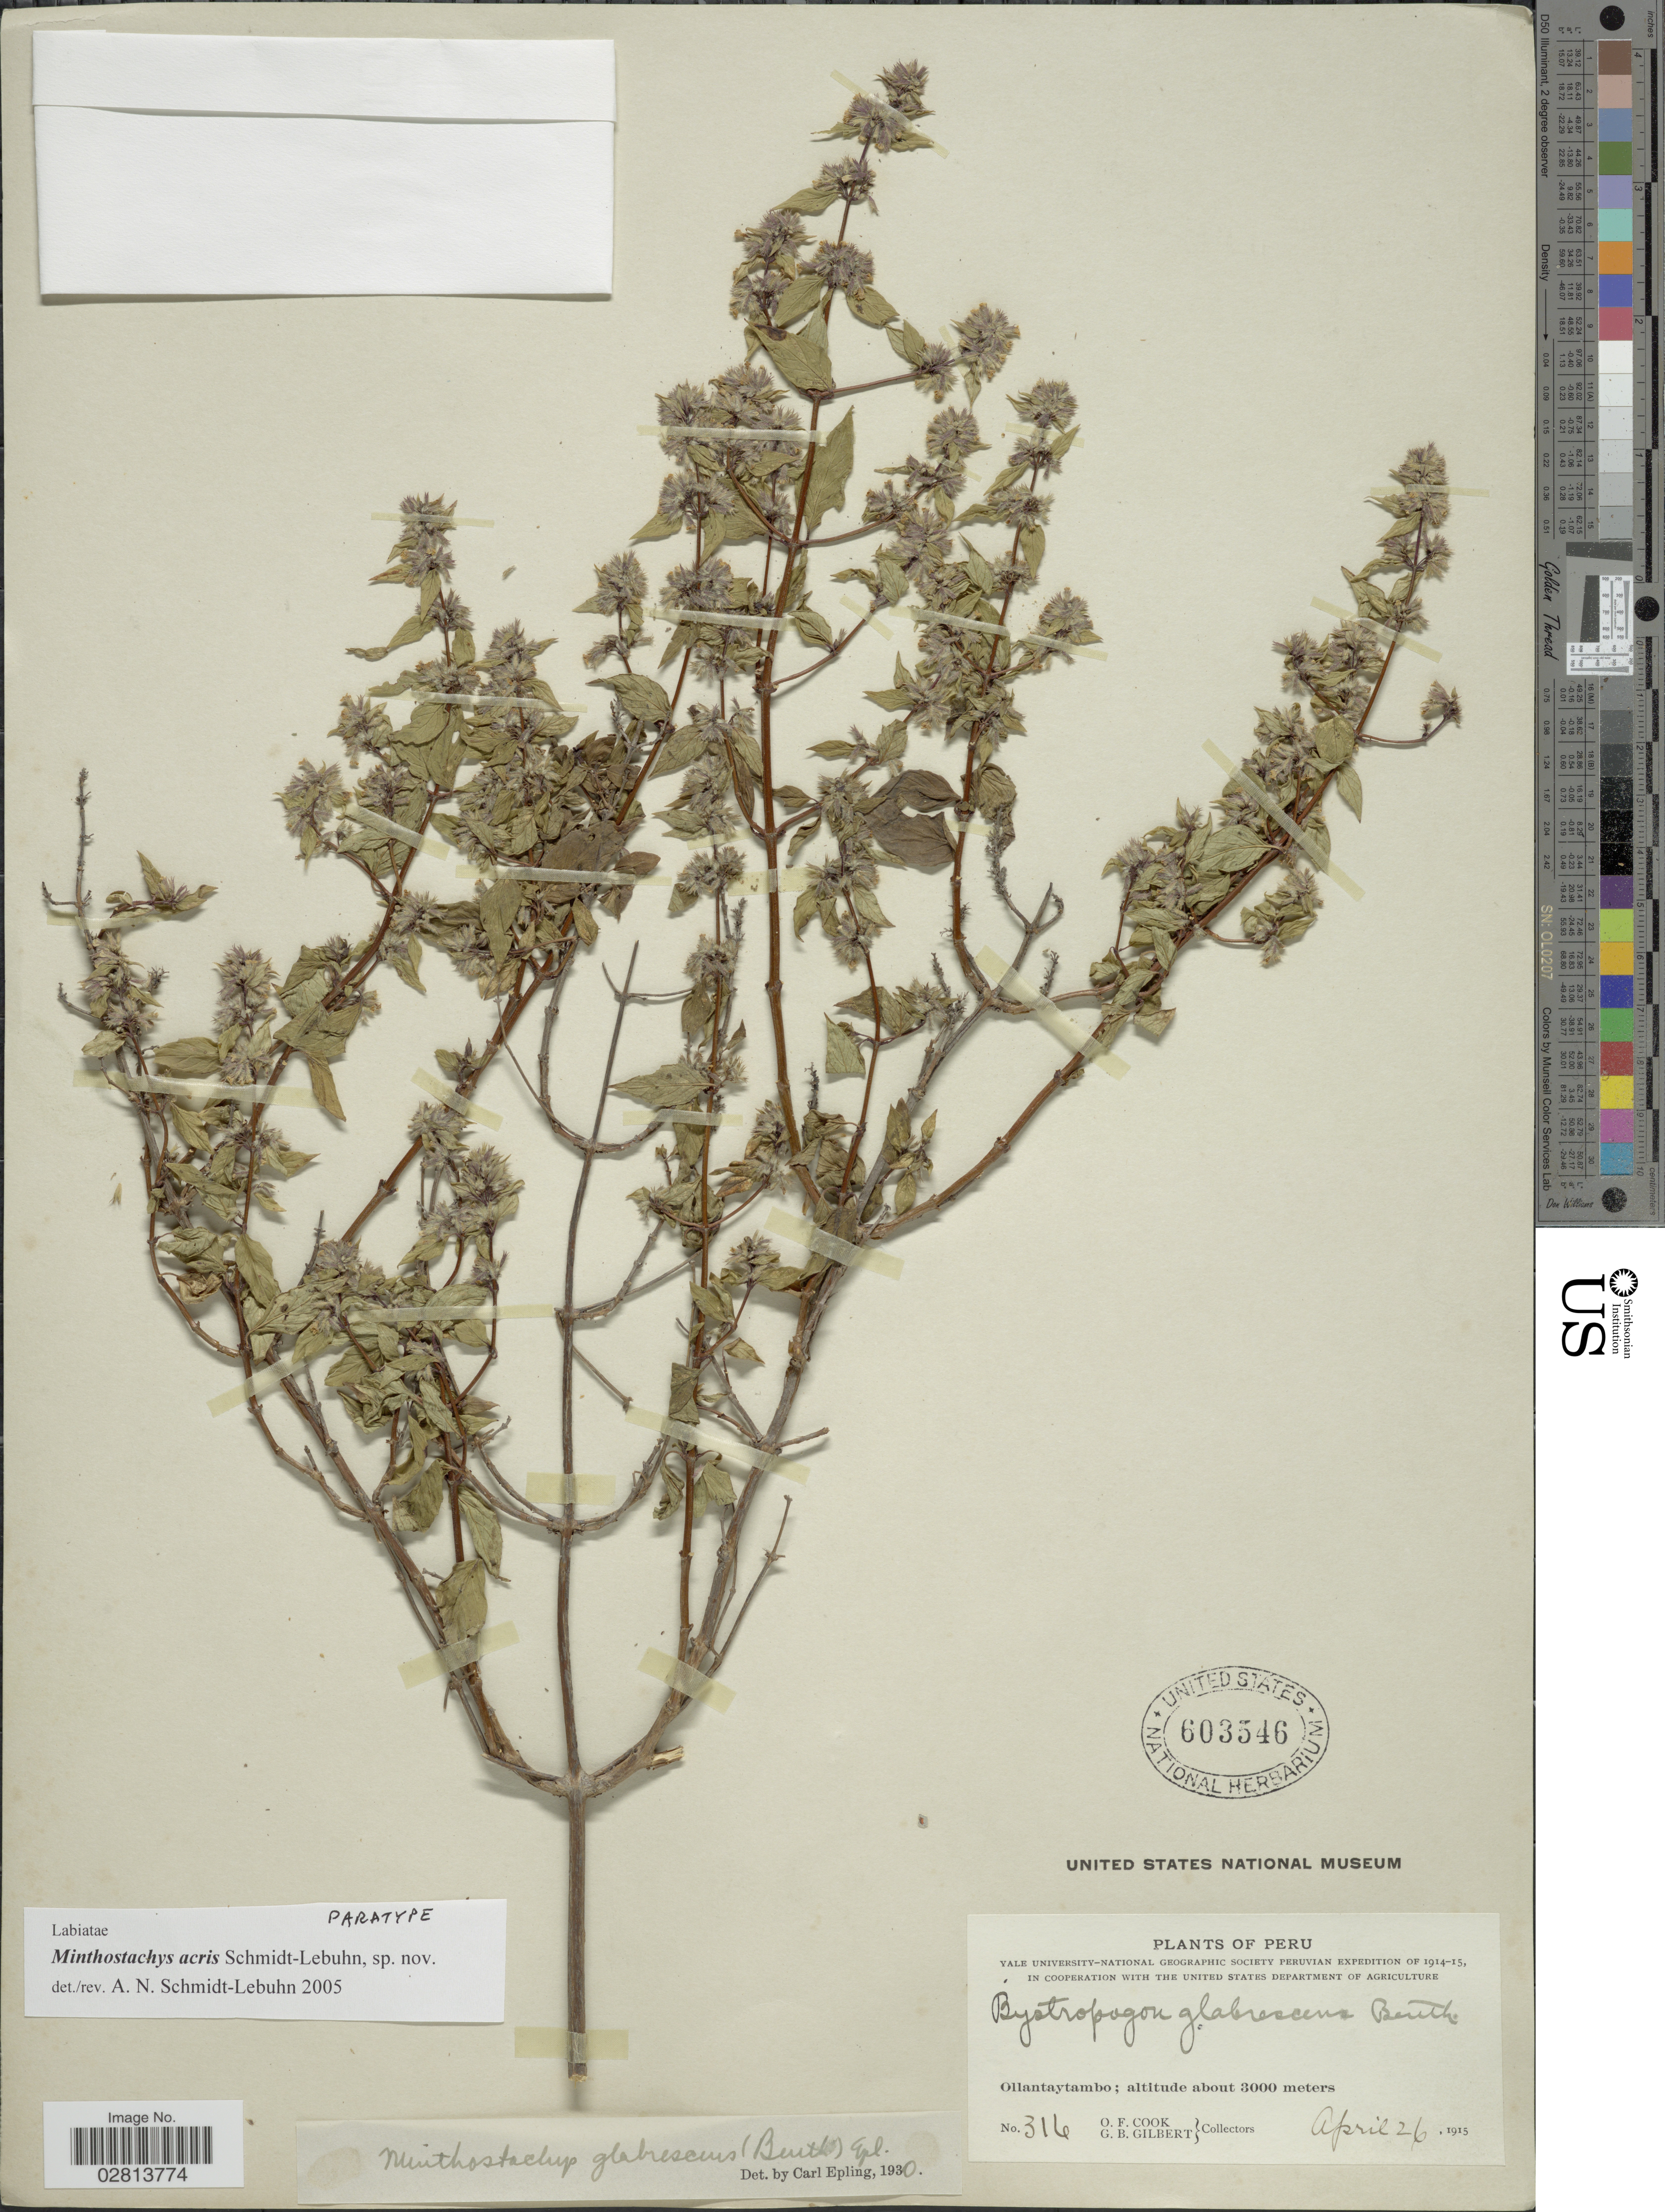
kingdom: Plantae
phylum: Tracheophyta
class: Magnoliopsida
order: Lamiales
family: Lamiaceae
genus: Minthostachys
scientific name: Minthostachys acris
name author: Schmidt-Leb.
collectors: O. F. Cook & G. B. Gilbert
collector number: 341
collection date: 1915-04-26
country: Peru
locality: Ollantaytambo.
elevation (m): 3000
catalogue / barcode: US 603546